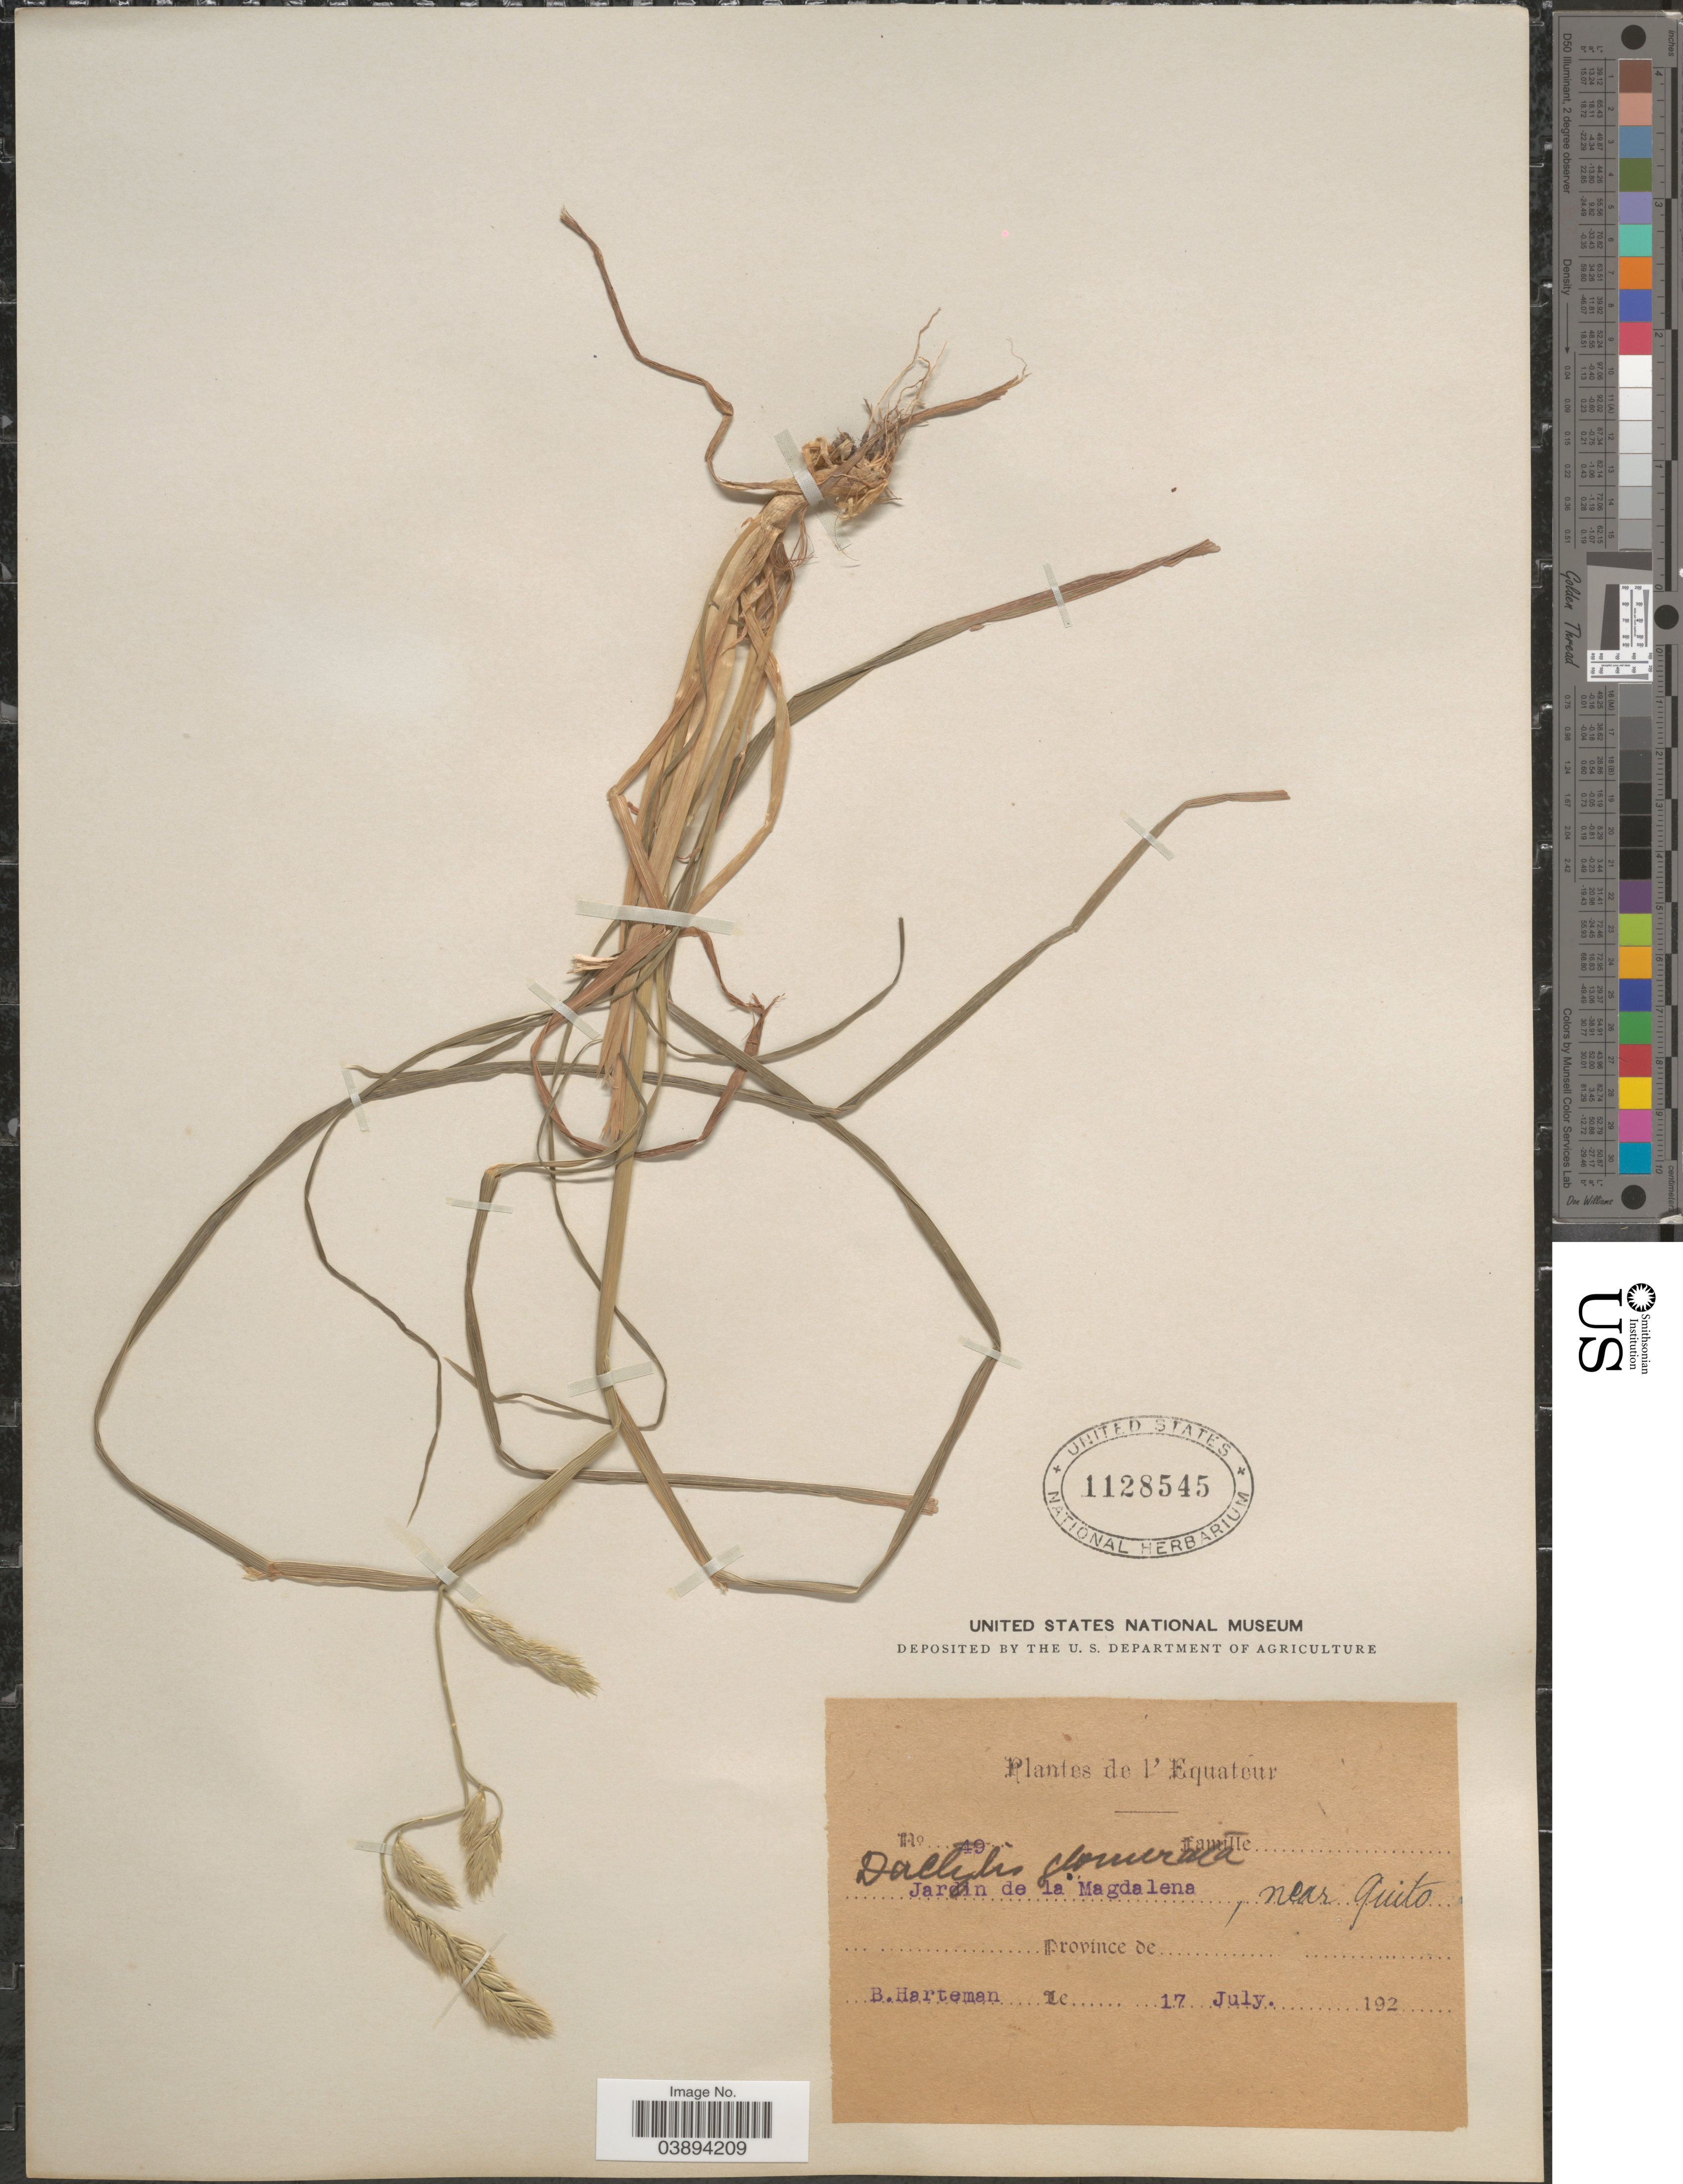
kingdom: Plantae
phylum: Tracheophyta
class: Liliopsida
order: Poales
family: Poaceae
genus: Dactylis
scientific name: Dactylis glomerata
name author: L.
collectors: B. Harteman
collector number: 49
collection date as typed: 17 July. 192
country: Ecuador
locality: Equateur. Jardin de la Magdalena, near Quito.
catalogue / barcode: US 1128545